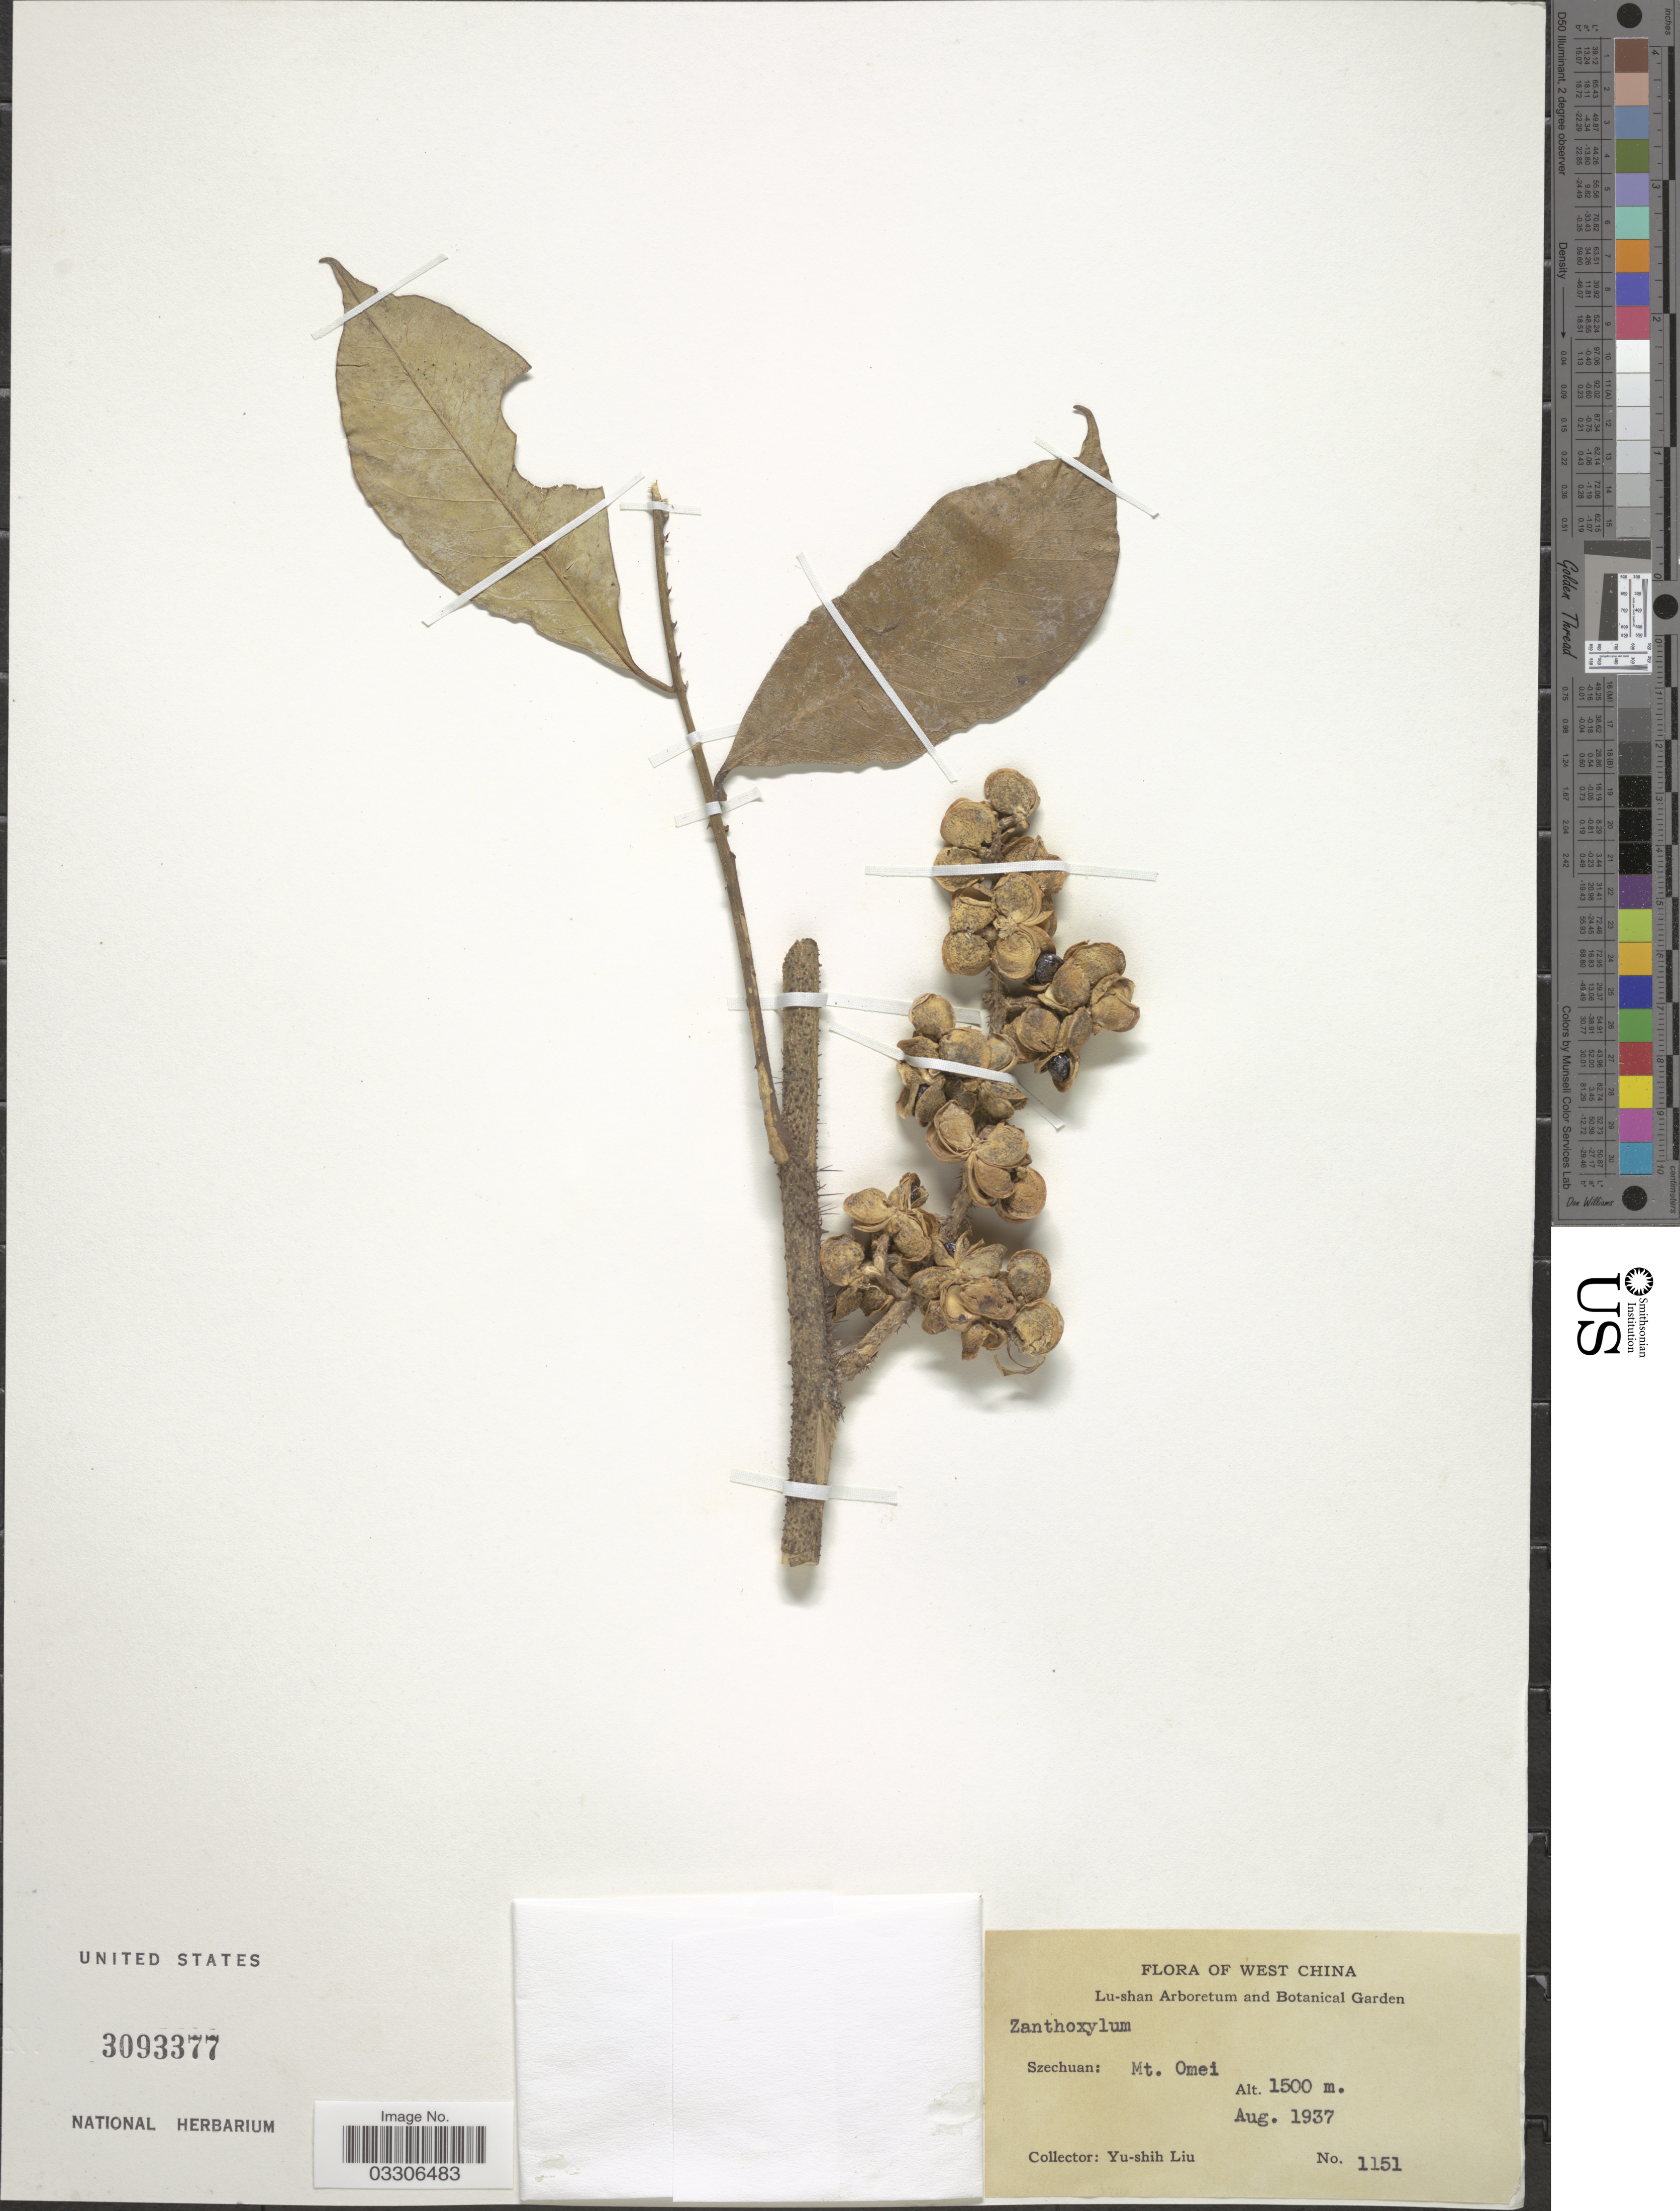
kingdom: Plantae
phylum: Tracheophyta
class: Magnoliopsida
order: Sapindales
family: Rutaceae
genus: Zanthoxylum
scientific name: Zanthoxylum sp.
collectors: Y.-S. Liu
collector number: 1151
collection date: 1937-08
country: China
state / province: Sichuan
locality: West China. Szechuan: Mt. Omei.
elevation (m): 1500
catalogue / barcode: US 3093377